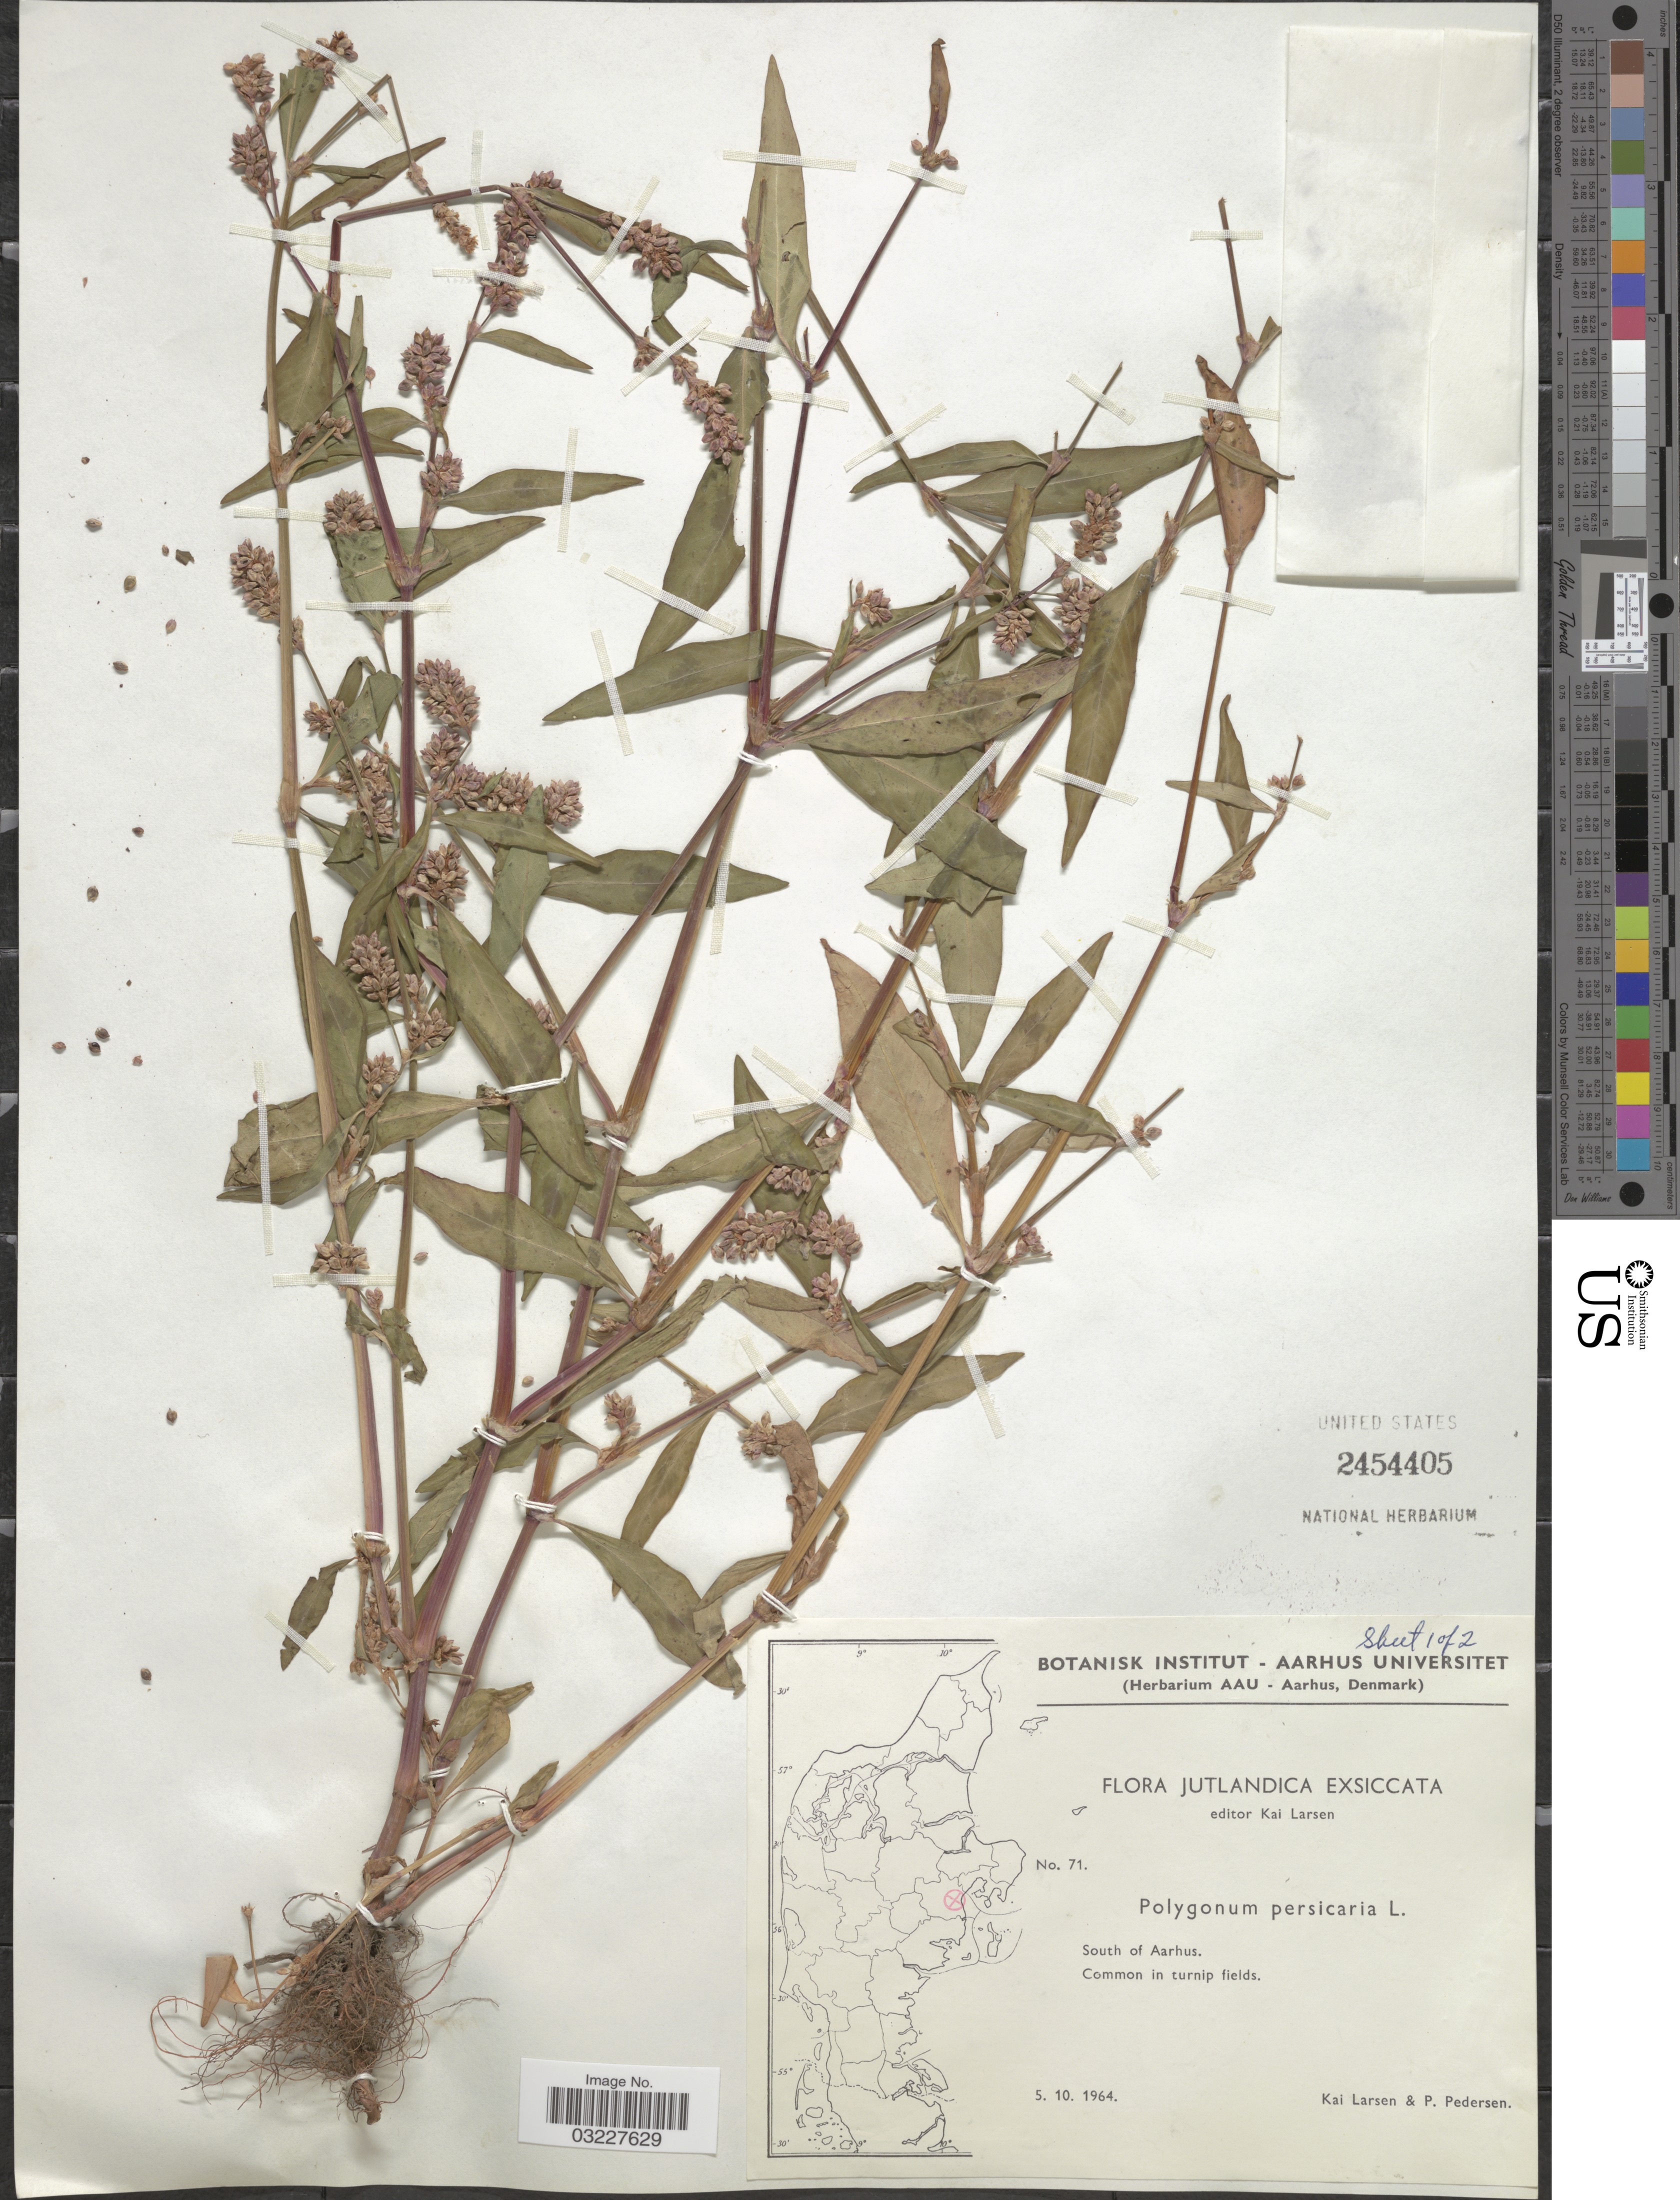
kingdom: Plantae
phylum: Tracheophyta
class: Magnoliopsida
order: Caryophyllales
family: Polygonaceae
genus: Polygonum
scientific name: Polygonum persicaria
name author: L.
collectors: K. Larsen & P. Pedersen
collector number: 71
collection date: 1964-10-05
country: Denmark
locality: Jutlandica. South of Aarhus.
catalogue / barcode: US 2454405